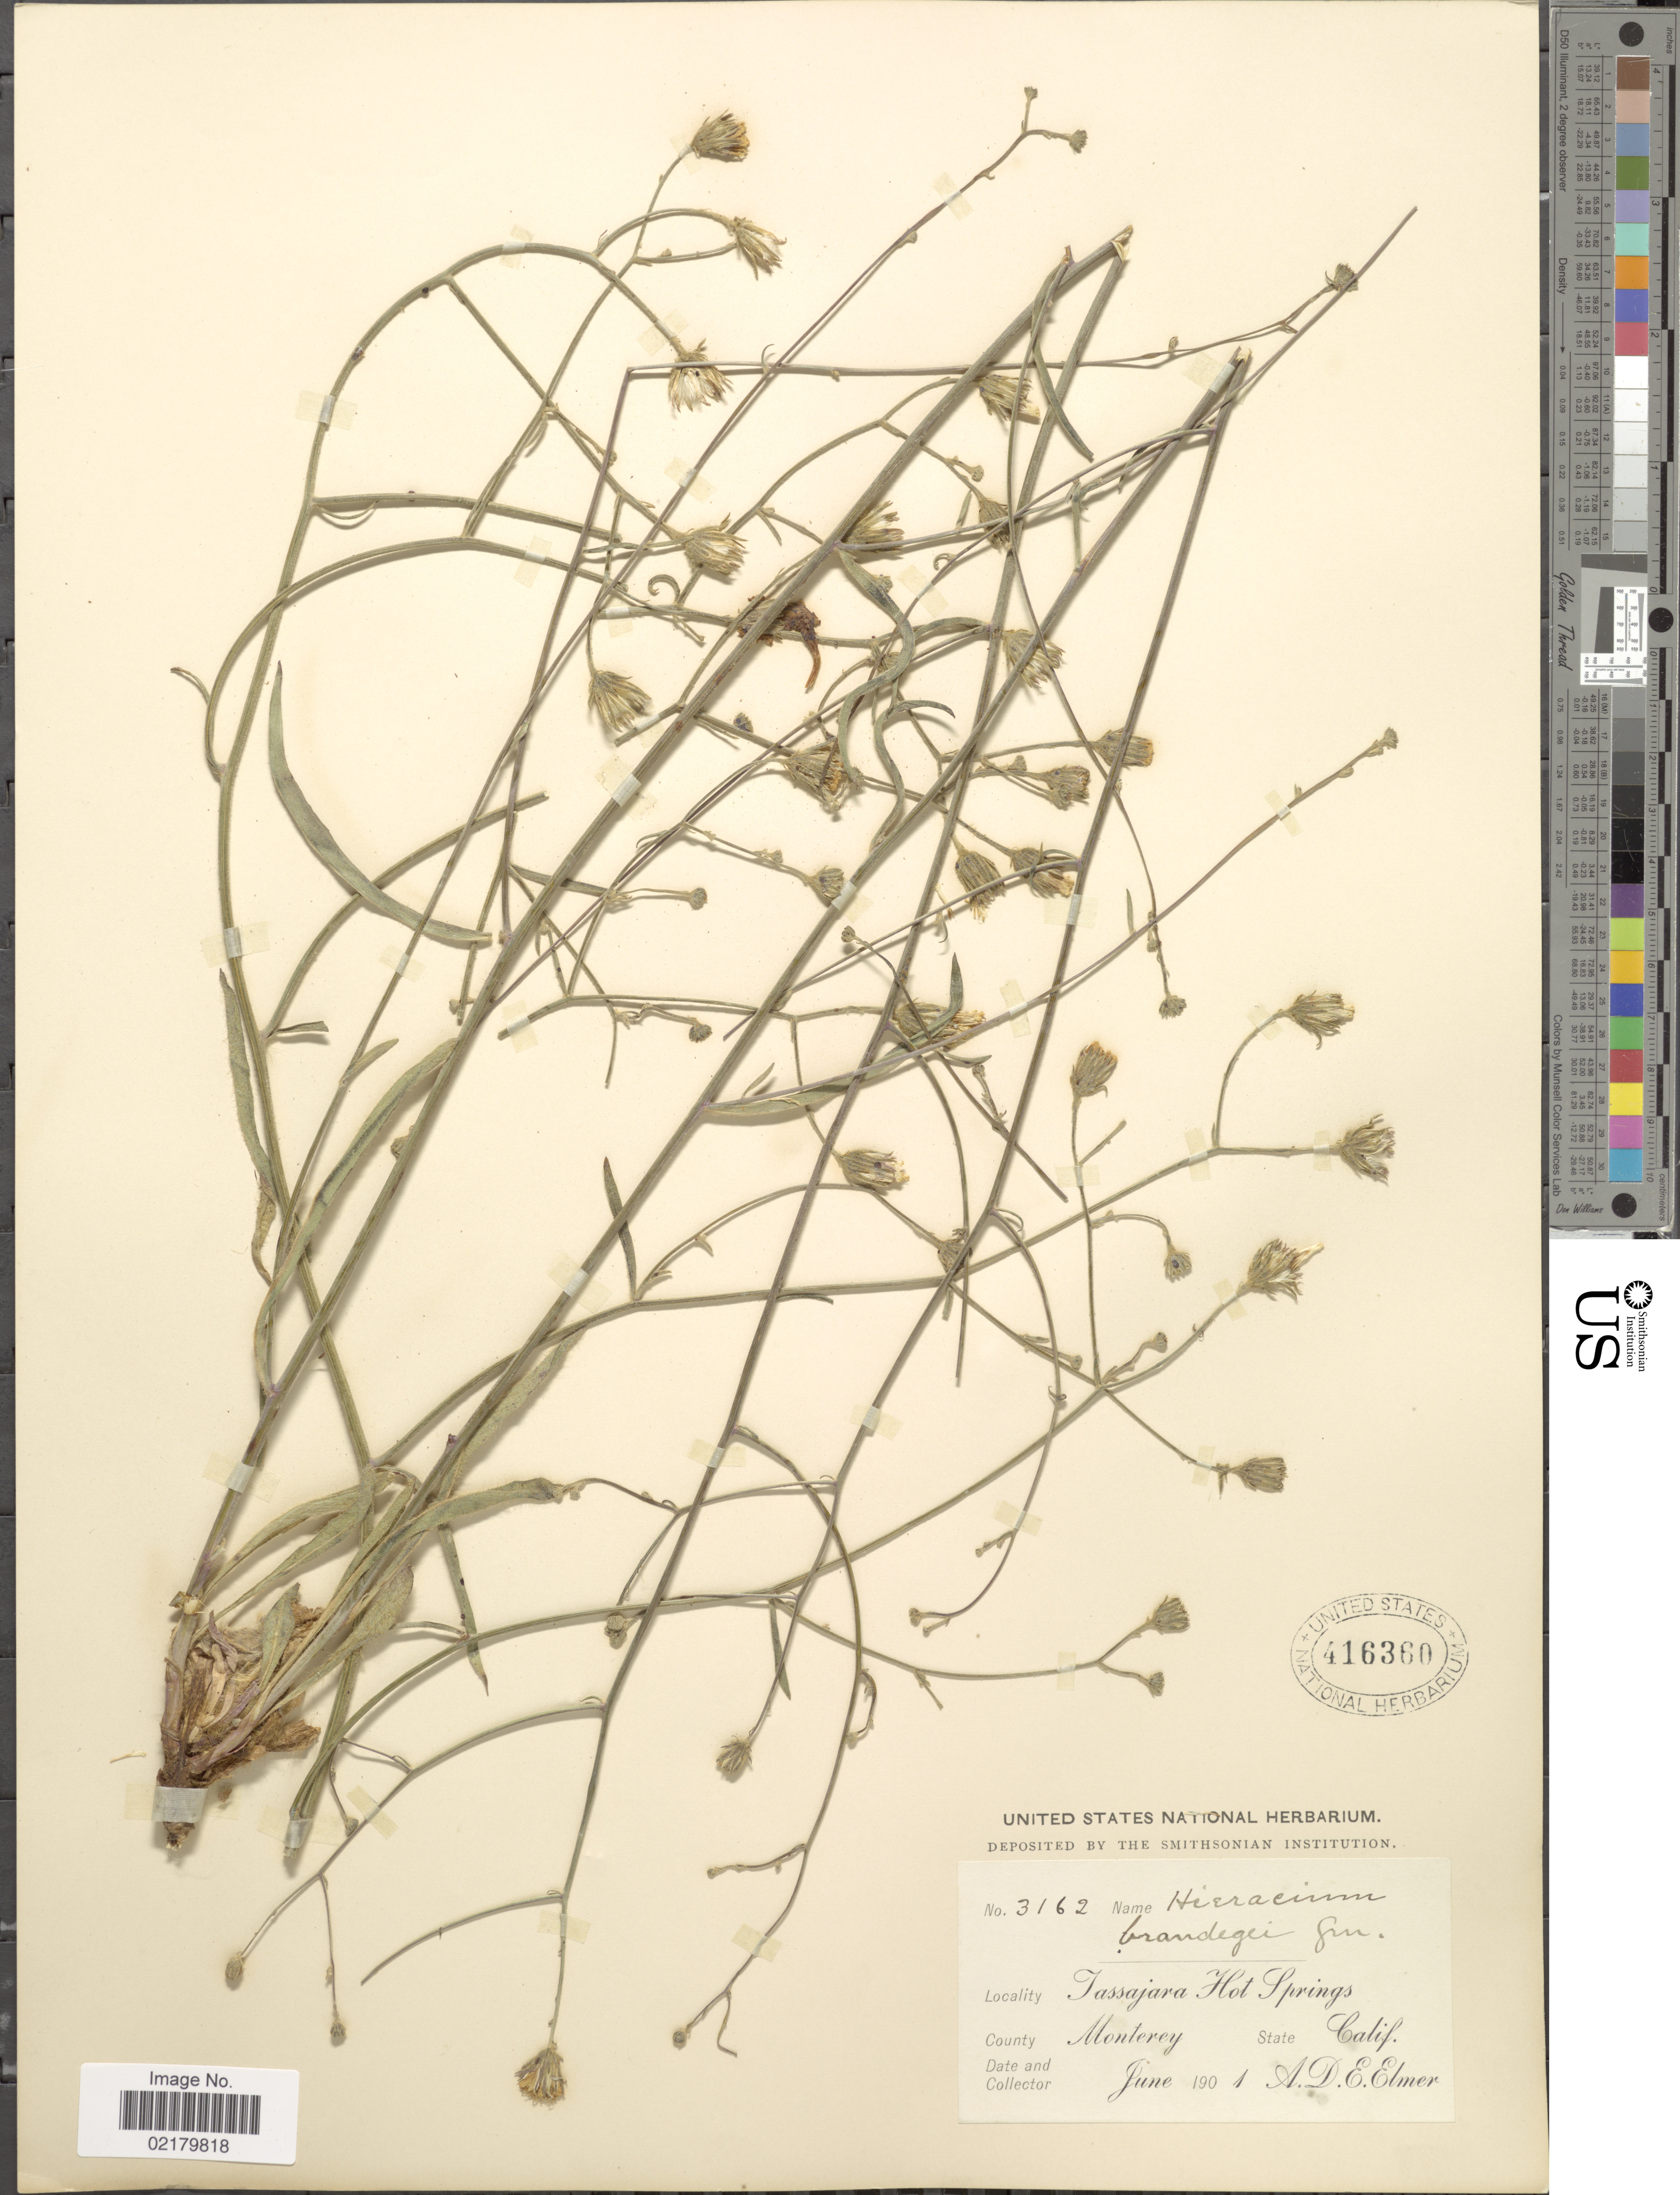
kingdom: Plantae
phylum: Tracheophyta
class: Magnoliopsida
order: Asterales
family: Asteraceae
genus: Hieracium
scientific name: Hieracium caespitosum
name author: Dumort.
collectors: A. D. E. Elmer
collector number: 3162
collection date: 1901-06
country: United States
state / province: California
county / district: Monterey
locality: Tassajara Hot Springs, County Monterey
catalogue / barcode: US 416360